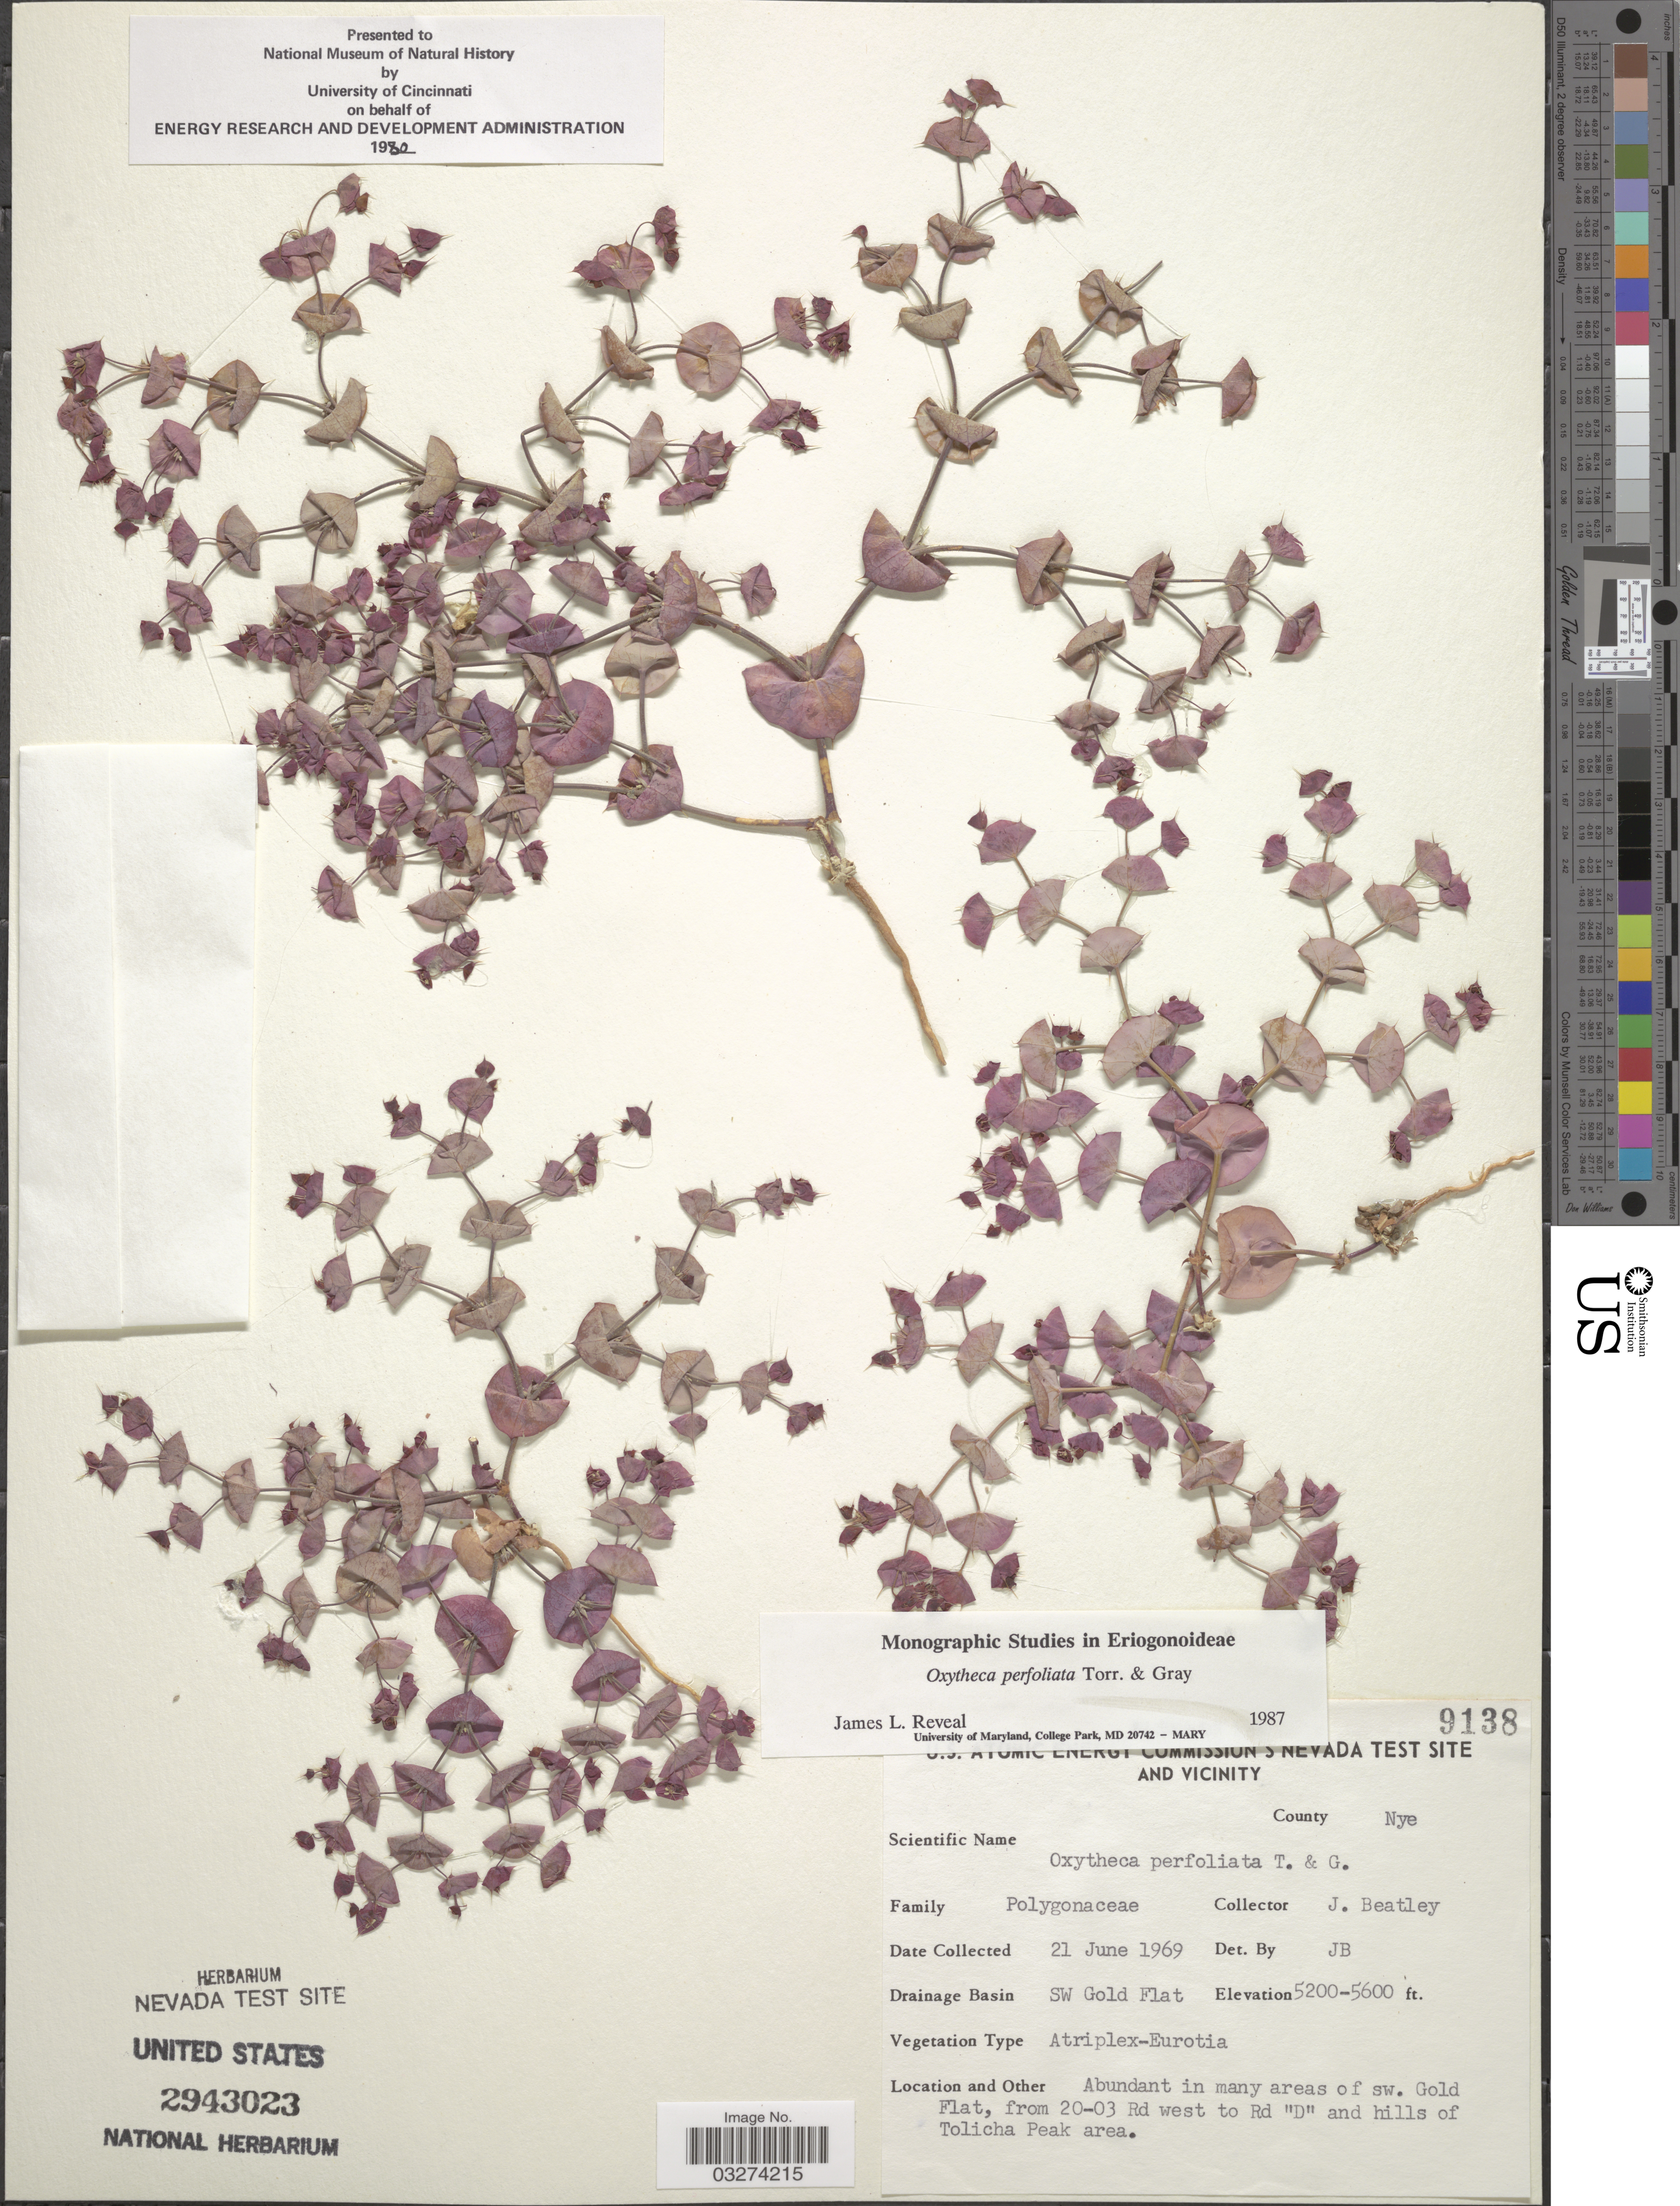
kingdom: Plantae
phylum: Tracheophyta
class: Magnoliopsida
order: Caryophyllales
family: Polygonaceae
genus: Oxytheca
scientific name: Oxytheca perfoliata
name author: Torr. & A. Gray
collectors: J. C. Beatley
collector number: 9138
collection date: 1969-06-21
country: United States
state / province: Nevada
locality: U.S. Atomic Energy Commission's Nevada Test Site and Vicinity. County Nye. Drainage Basin SW Gold Flat. Abundant in many areas of sw. Gold Flat, from 20-03 Rd west of to Rd "D" and hills of Tolicha Peak area.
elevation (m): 1585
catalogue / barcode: US 2943023